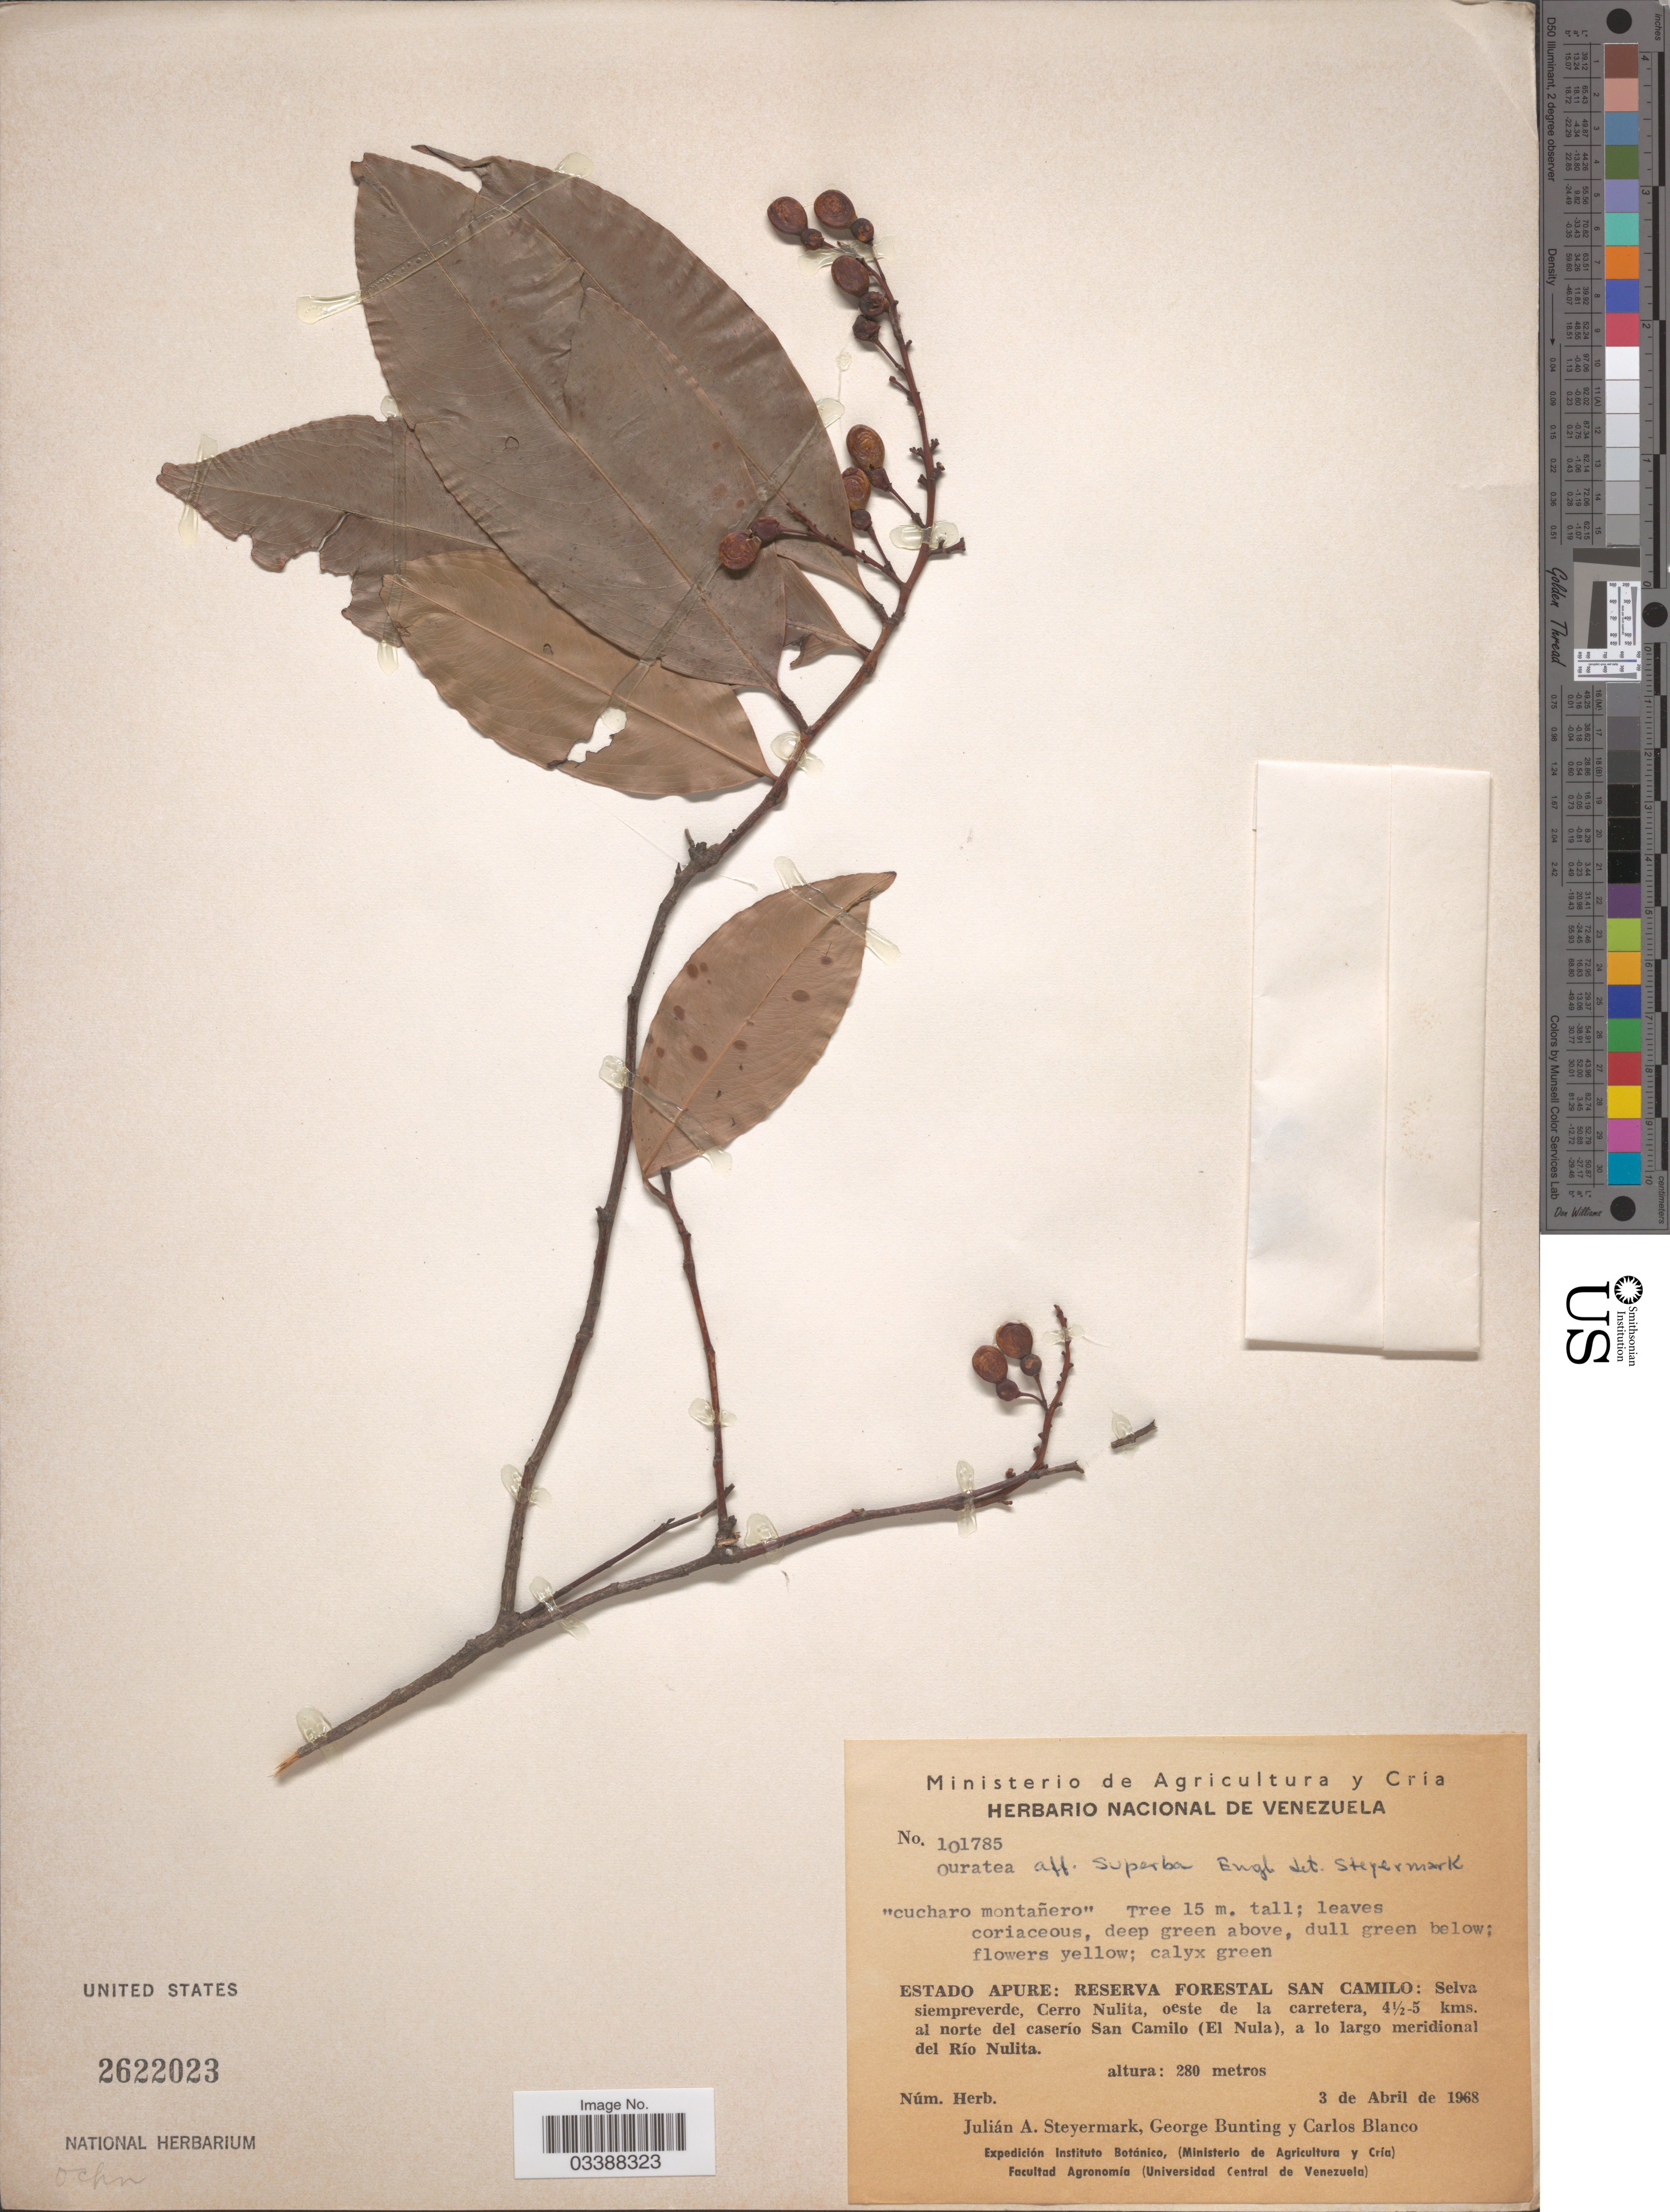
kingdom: Plantae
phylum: Tracheophyta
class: Magnoliopsida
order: Malpighiales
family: Ochnaceae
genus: Ouratea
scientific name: Ouratea superba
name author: Engl.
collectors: J. Steyermark, G. S. Bunting & C. Blanco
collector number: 101785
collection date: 1968-04-03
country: Venezuela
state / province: Apure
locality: Reserva Forestal San Camilo: Selva siempreverde, Cerro Nulita, oeste de la carretera, 4½-5 kms. al norte del caserío San Camilo (El Nula), a lo largo meridional del Río Nulita.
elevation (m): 280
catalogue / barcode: US 2622023